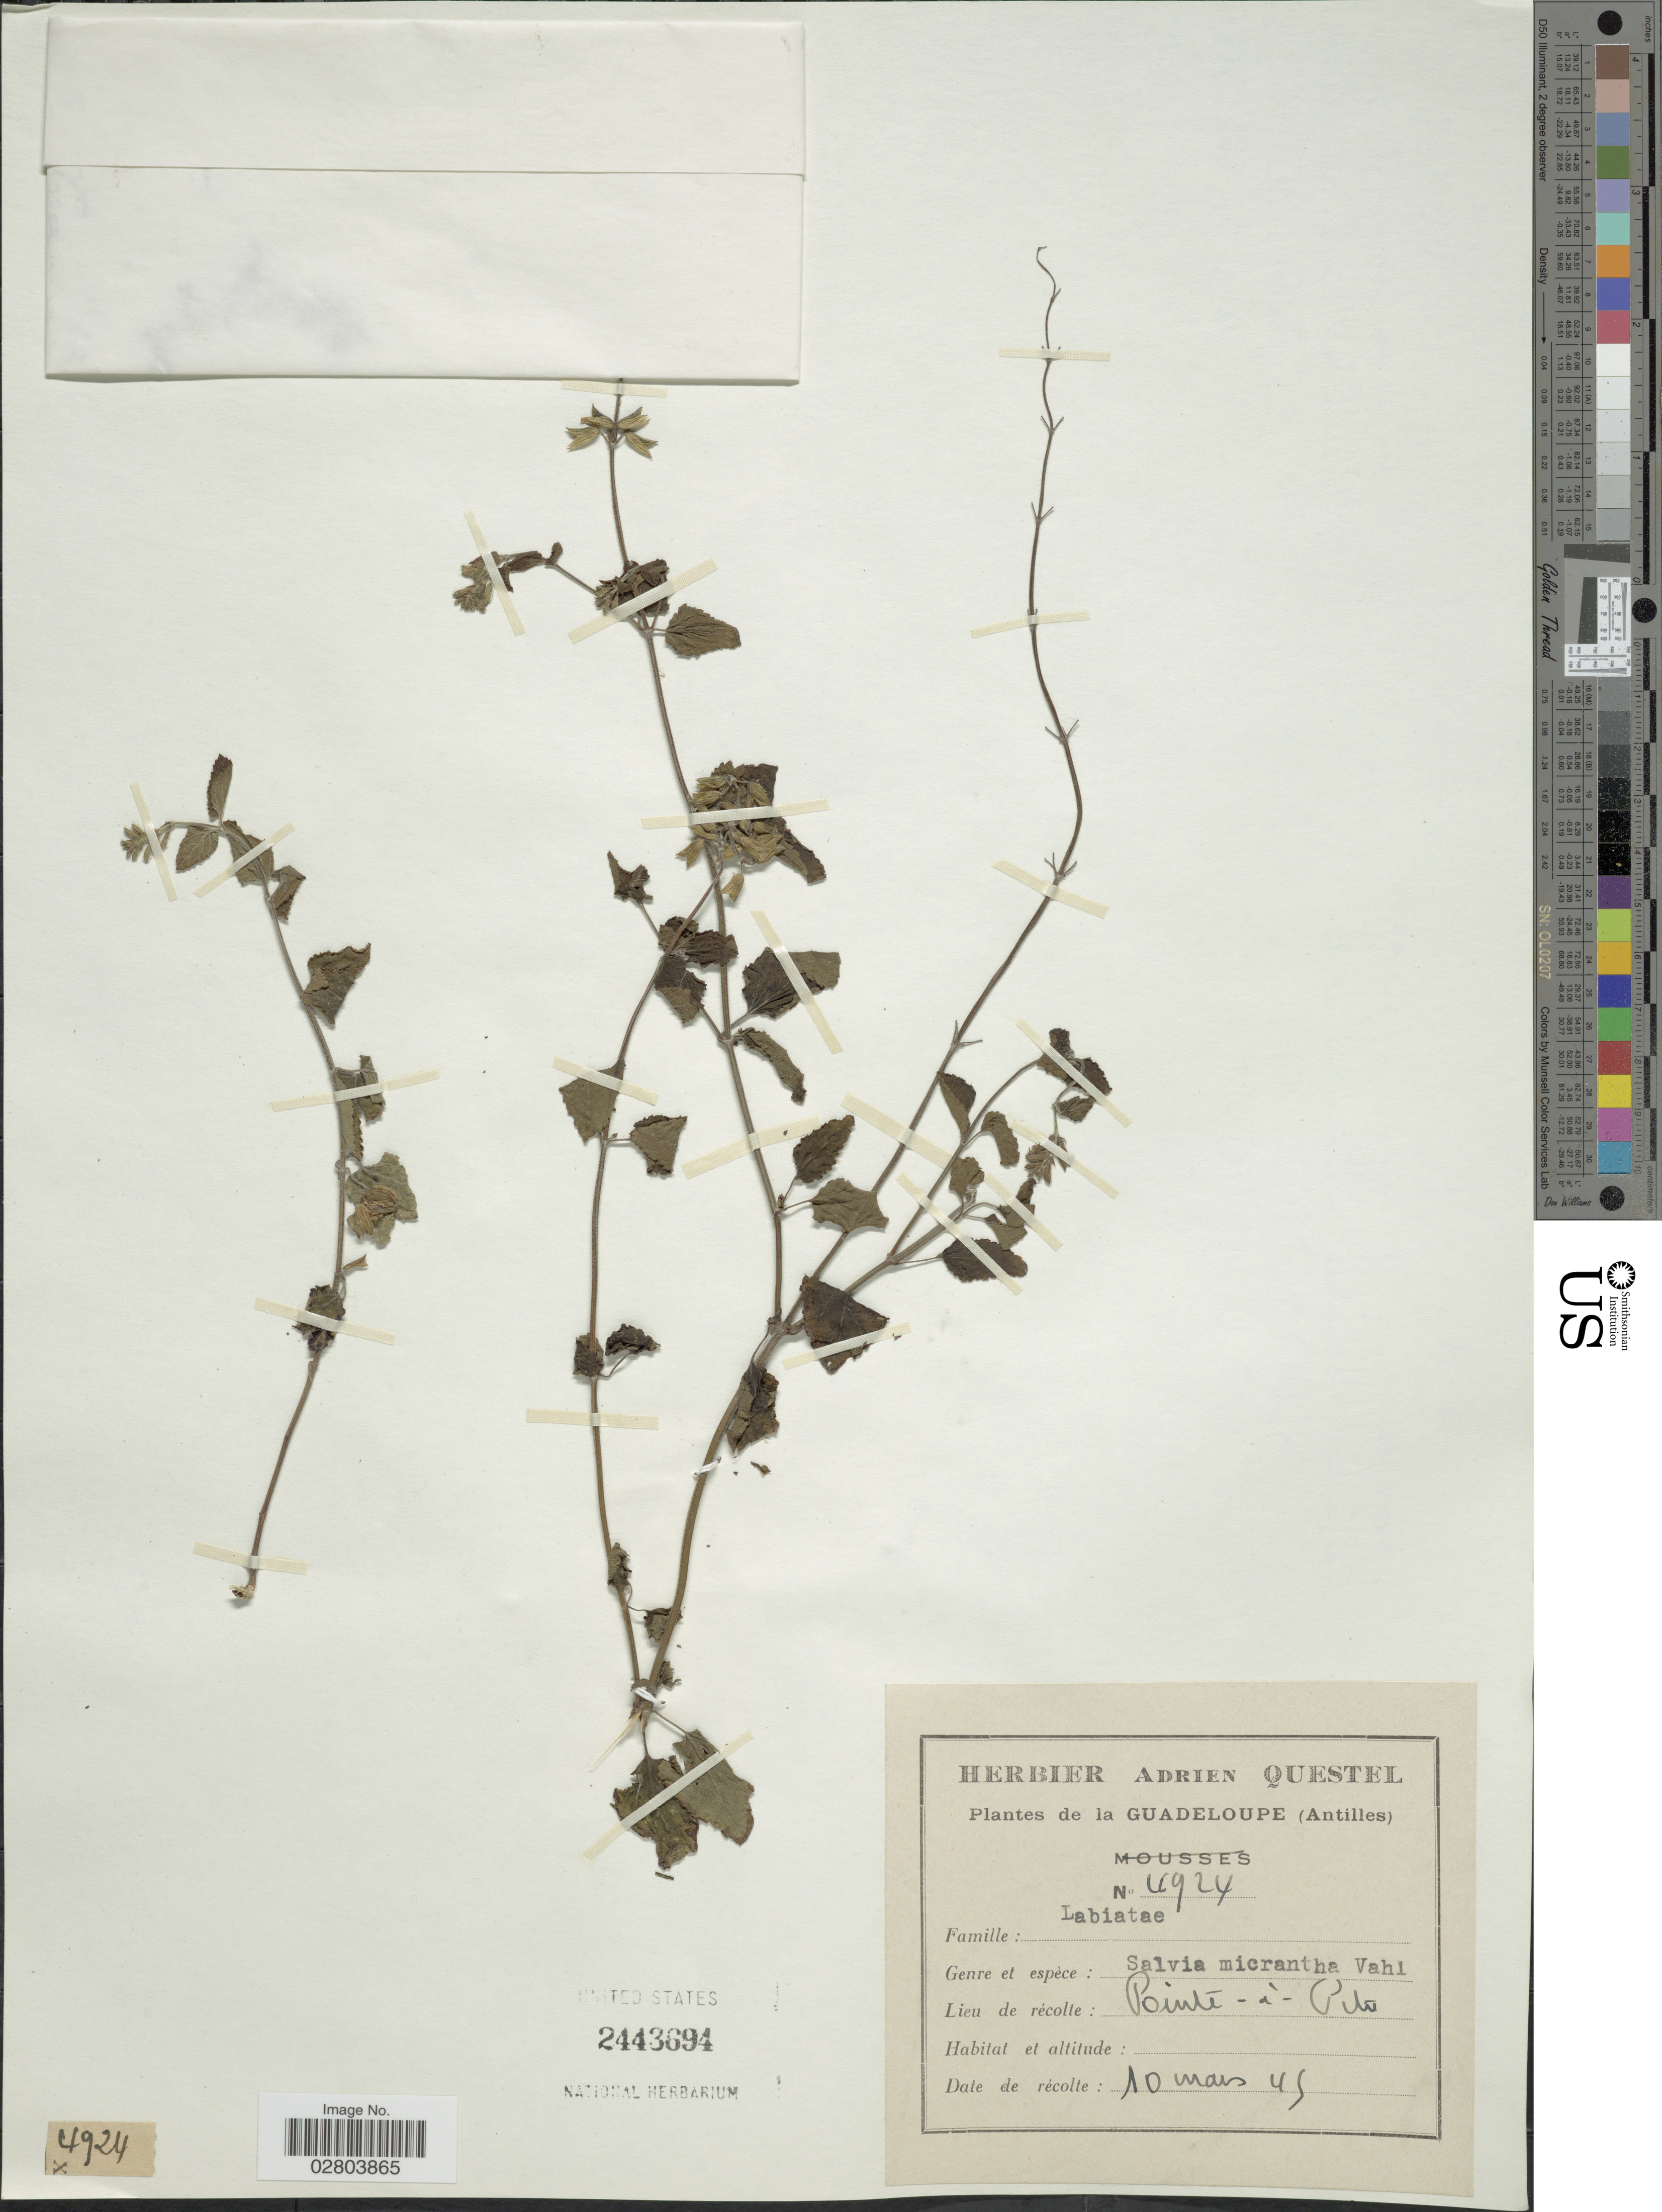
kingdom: Plantae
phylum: Tracheophyta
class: Magnoliopsida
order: Lamiales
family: Lamiaceae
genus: Salvia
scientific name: Salvia micrantha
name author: Vahl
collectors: A. Questel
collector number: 4924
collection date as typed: Transcribed d/m/y: 10/3/45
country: Guadeloupe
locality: (Antilles) Pointe - à - Pitre.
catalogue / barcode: US 2443694